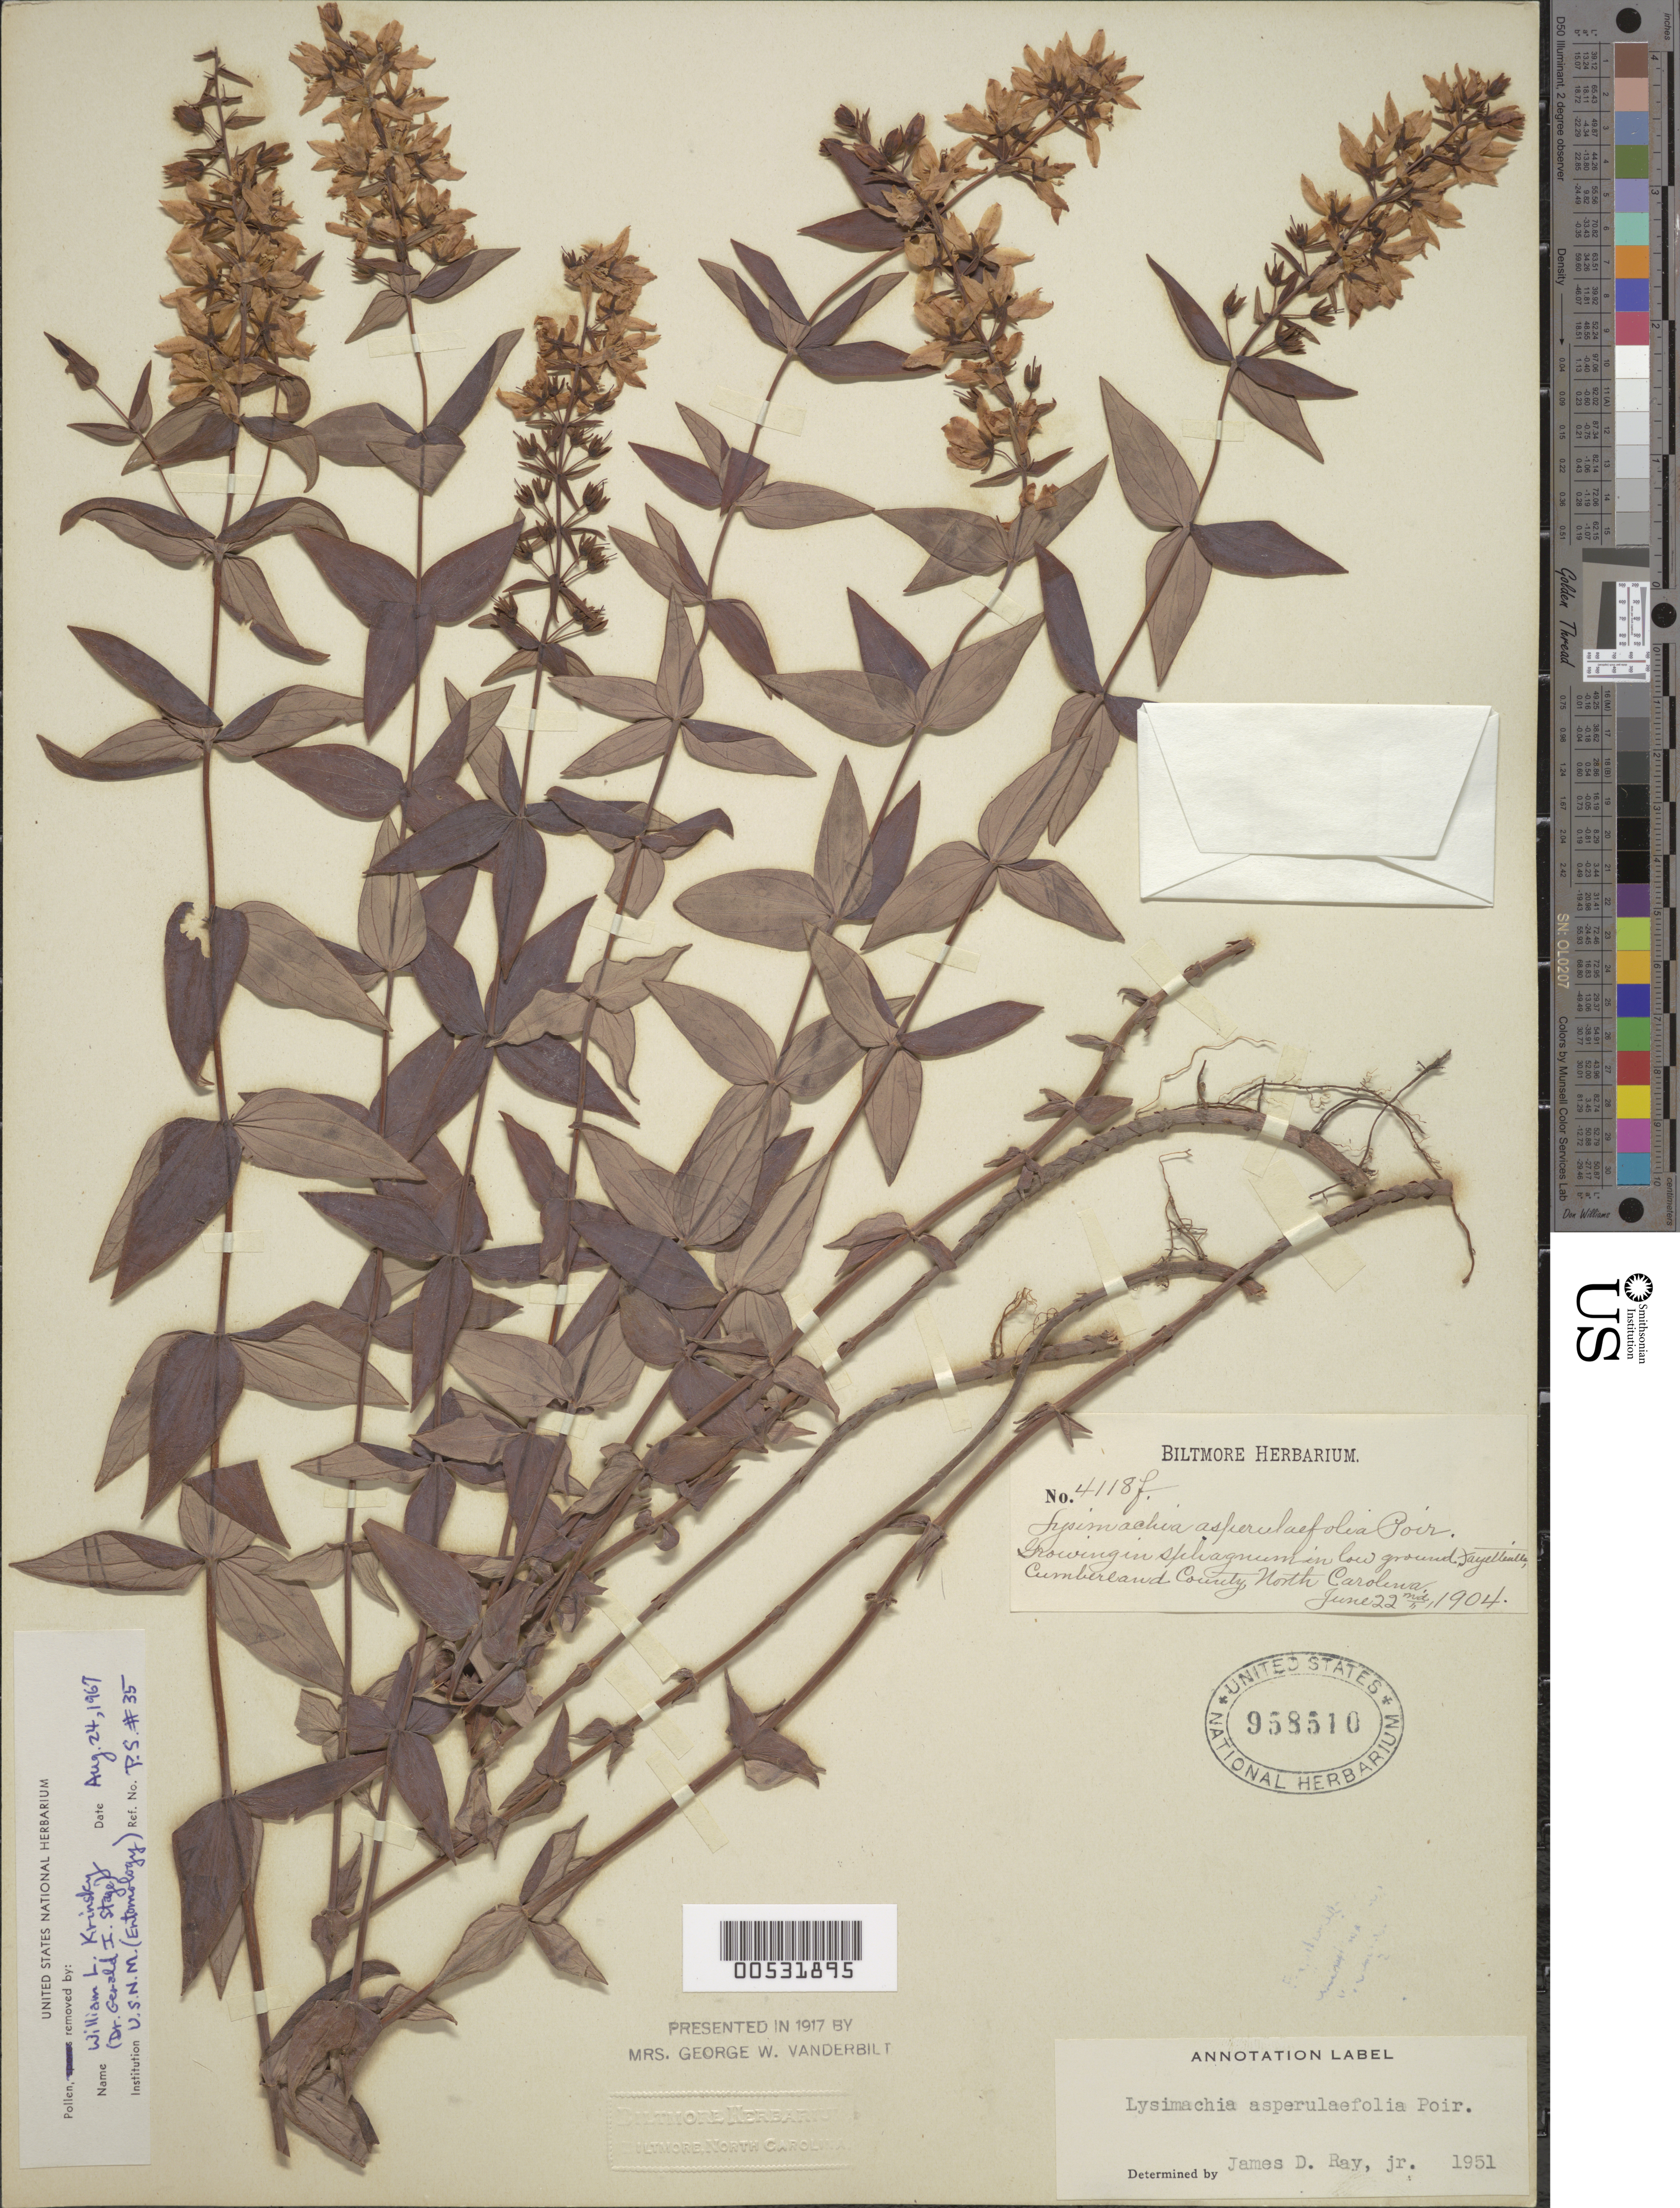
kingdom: Plantae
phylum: Tracheophyta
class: Magnoliopsida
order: Ericales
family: Primulaceae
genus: Lysimachia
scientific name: Lysimachia asperulifolia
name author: Poir.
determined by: Ray Jr., J. D.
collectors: ex herb. Biltmore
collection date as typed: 22 Jun 1904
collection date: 1904-06-22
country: United States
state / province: North Carolina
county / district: Cumberland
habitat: Growing in low ground.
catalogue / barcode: US 958510